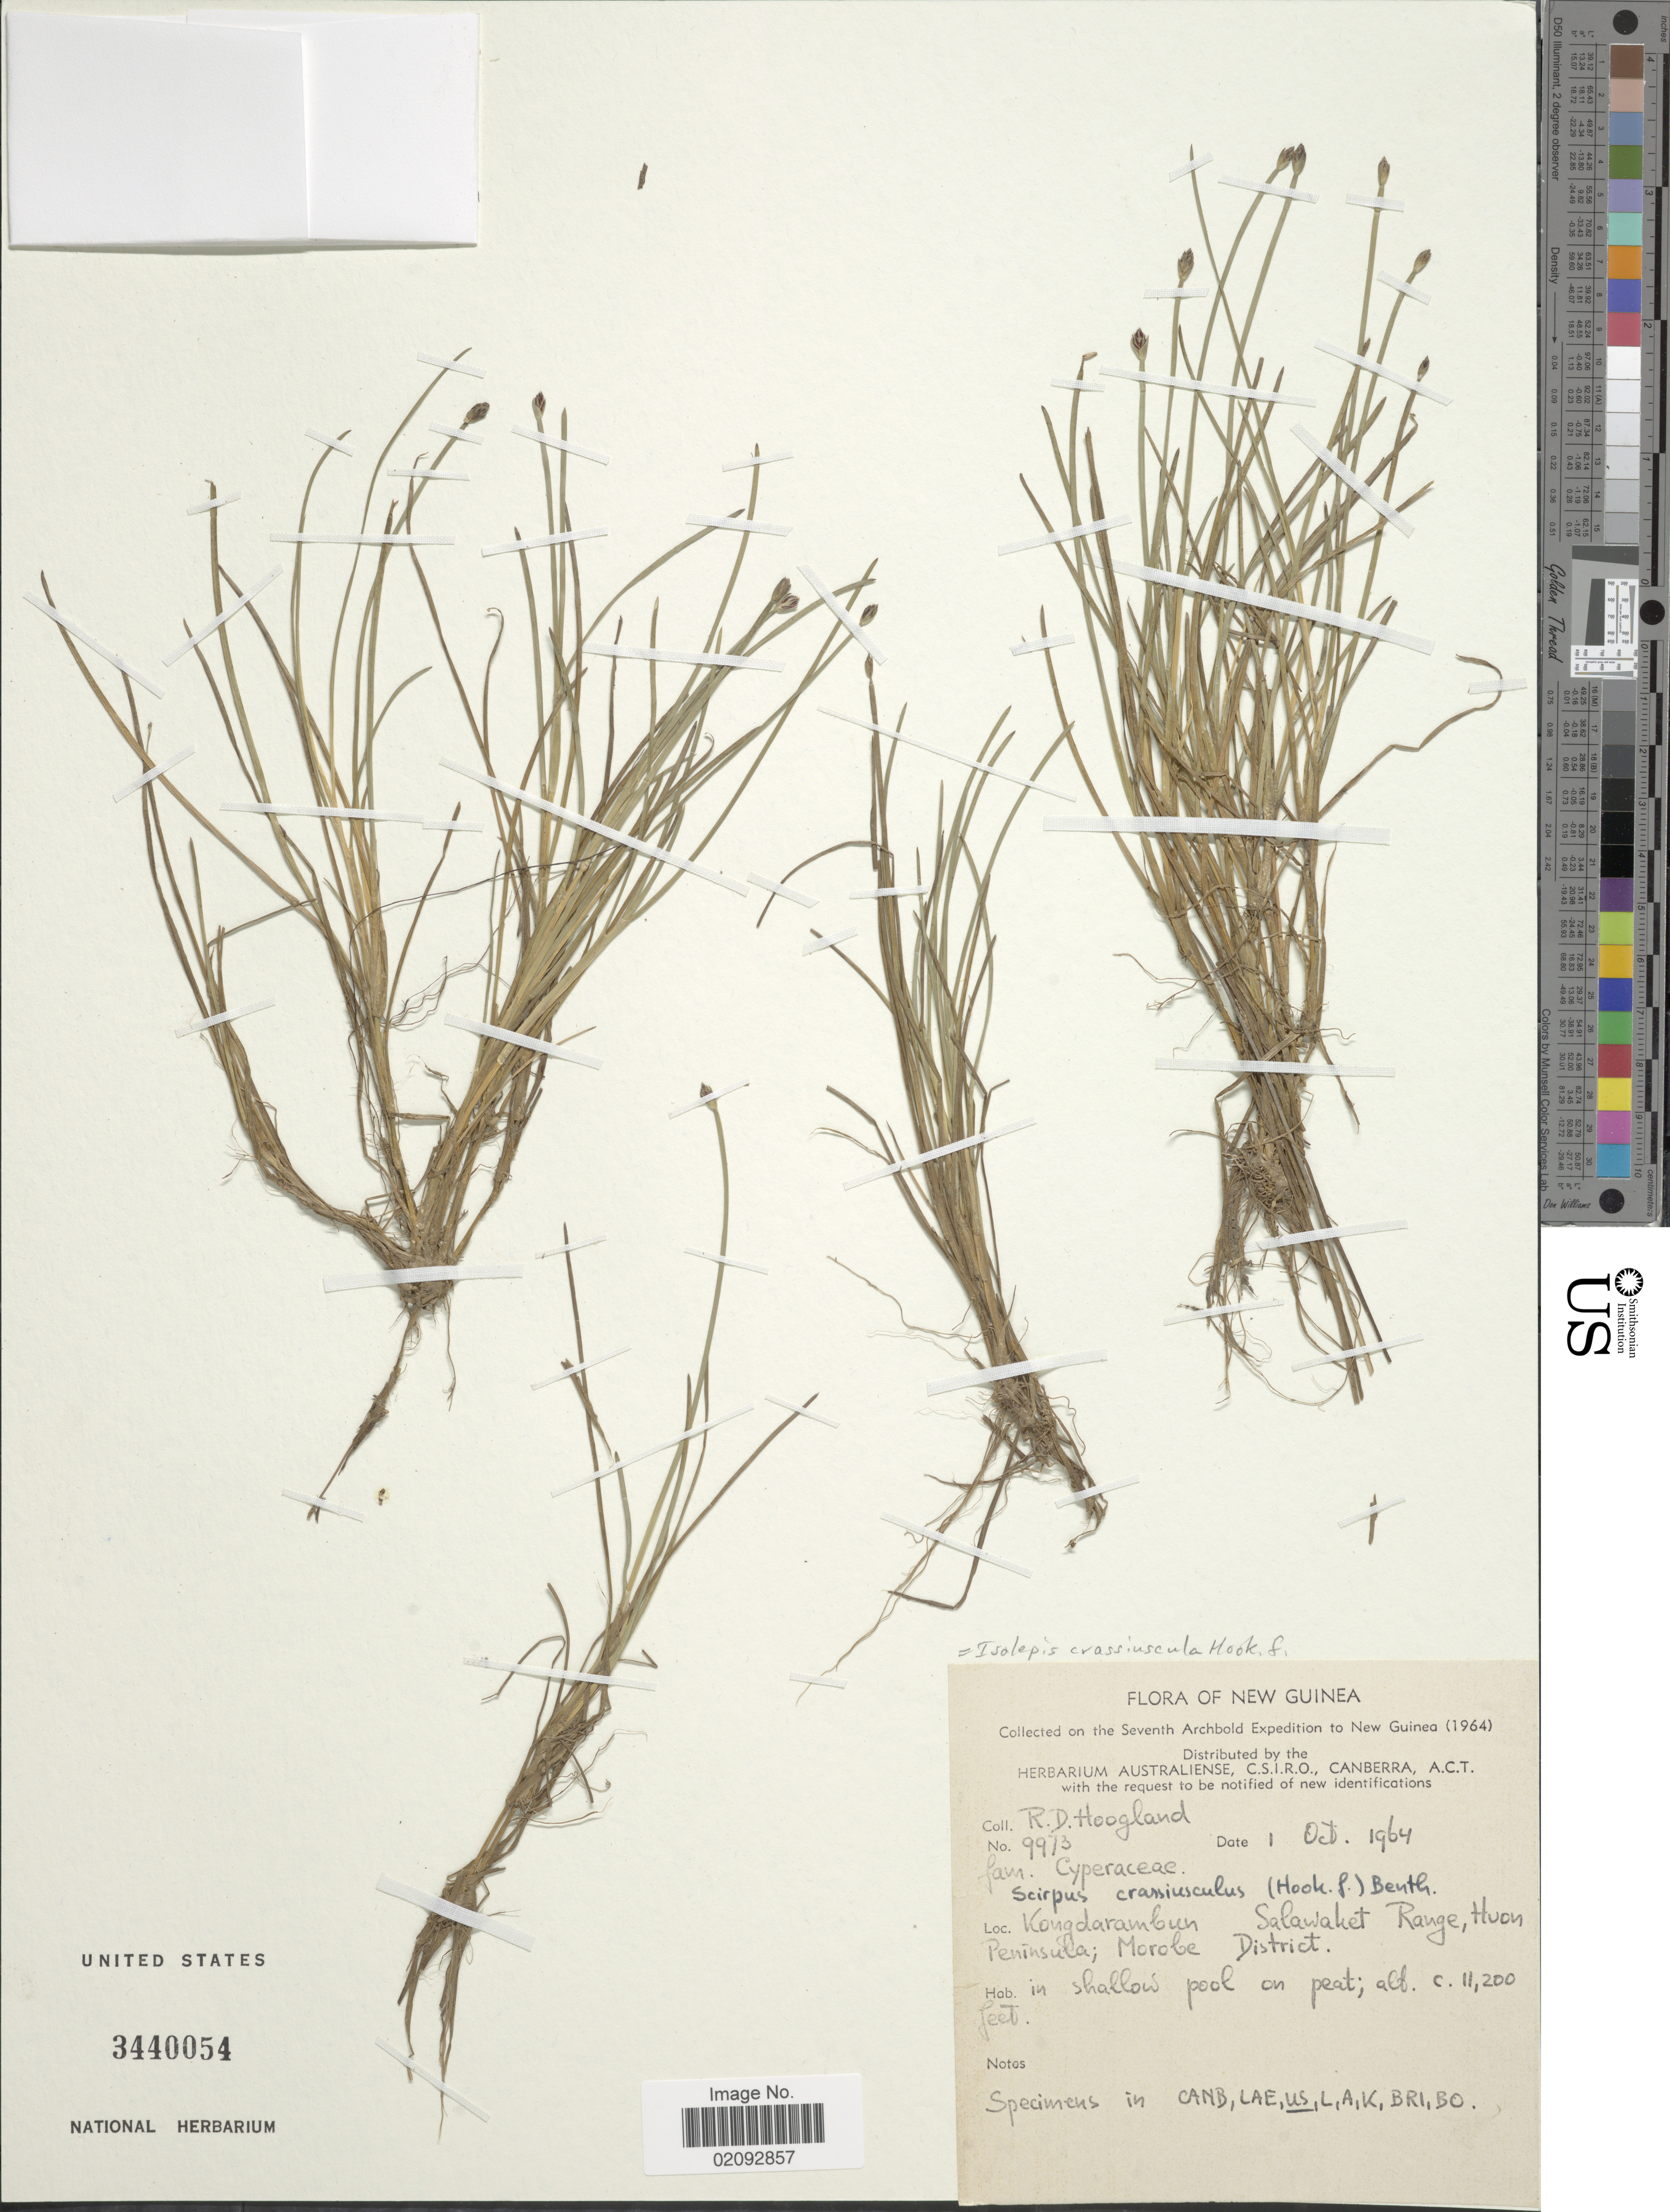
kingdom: Plantae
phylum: Tracheophyta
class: Liliopsida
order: Poales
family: Cyperaceae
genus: Isolepis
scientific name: Isolepis crassiuscula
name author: Hook. f.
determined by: Strong, Mark T., (BOT), Smithsonian Institution - National Museum of Natural History (UNITED STATES)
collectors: R. D. Hoogland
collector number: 9973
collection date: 1964-10-01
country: Papua New Guinea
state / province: Morobe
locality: New Guinea, Kongdarambun Salawaket Range, Huon Peninsula; Morobe District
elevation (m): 3414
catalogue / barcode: US 3440054